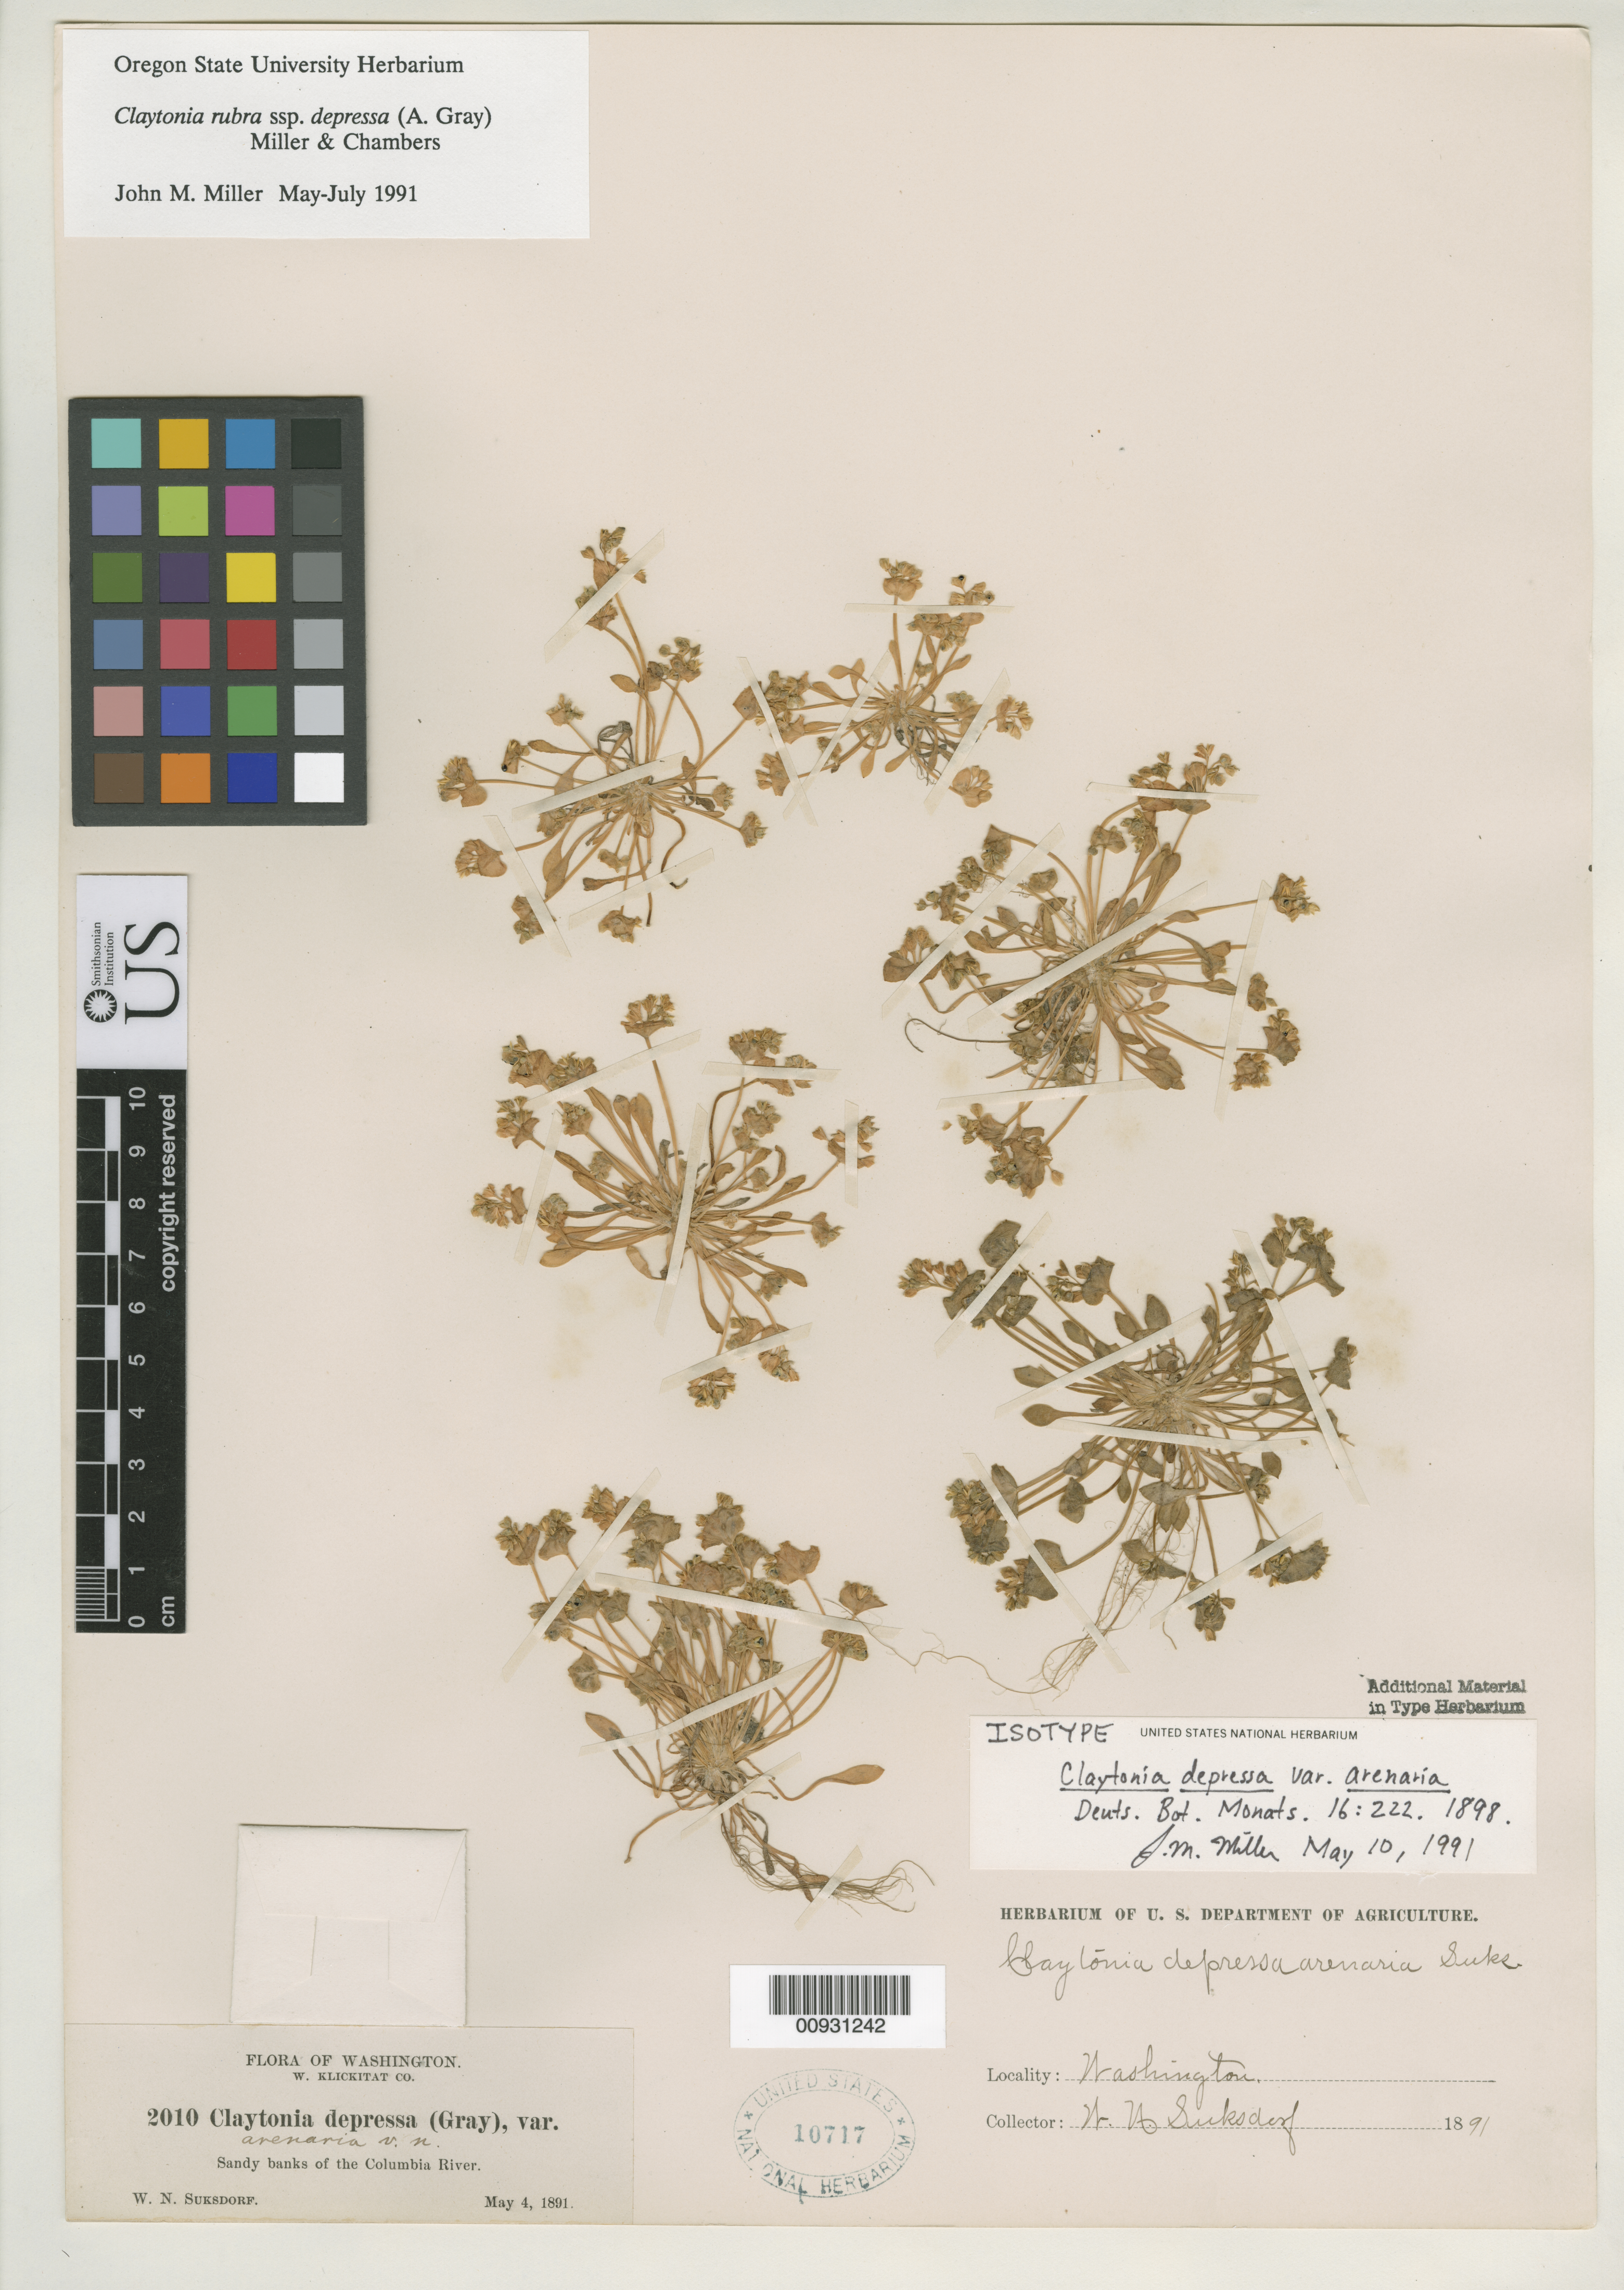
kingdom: Plantae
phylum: Tracheophyta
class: Magnoliopsida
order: Caryophyllales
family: Montiaceae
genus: Claytonia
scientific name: Claytonia depressa var. arenaria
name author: Suksd.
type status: Isotype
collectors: W. N. Suksdorf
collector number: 2010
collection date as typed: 04 May 1891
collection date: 1891-05-04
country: United States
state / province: Washington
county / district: Klickitat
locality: Sandy banks of Columbia River.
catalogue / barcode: US 10717